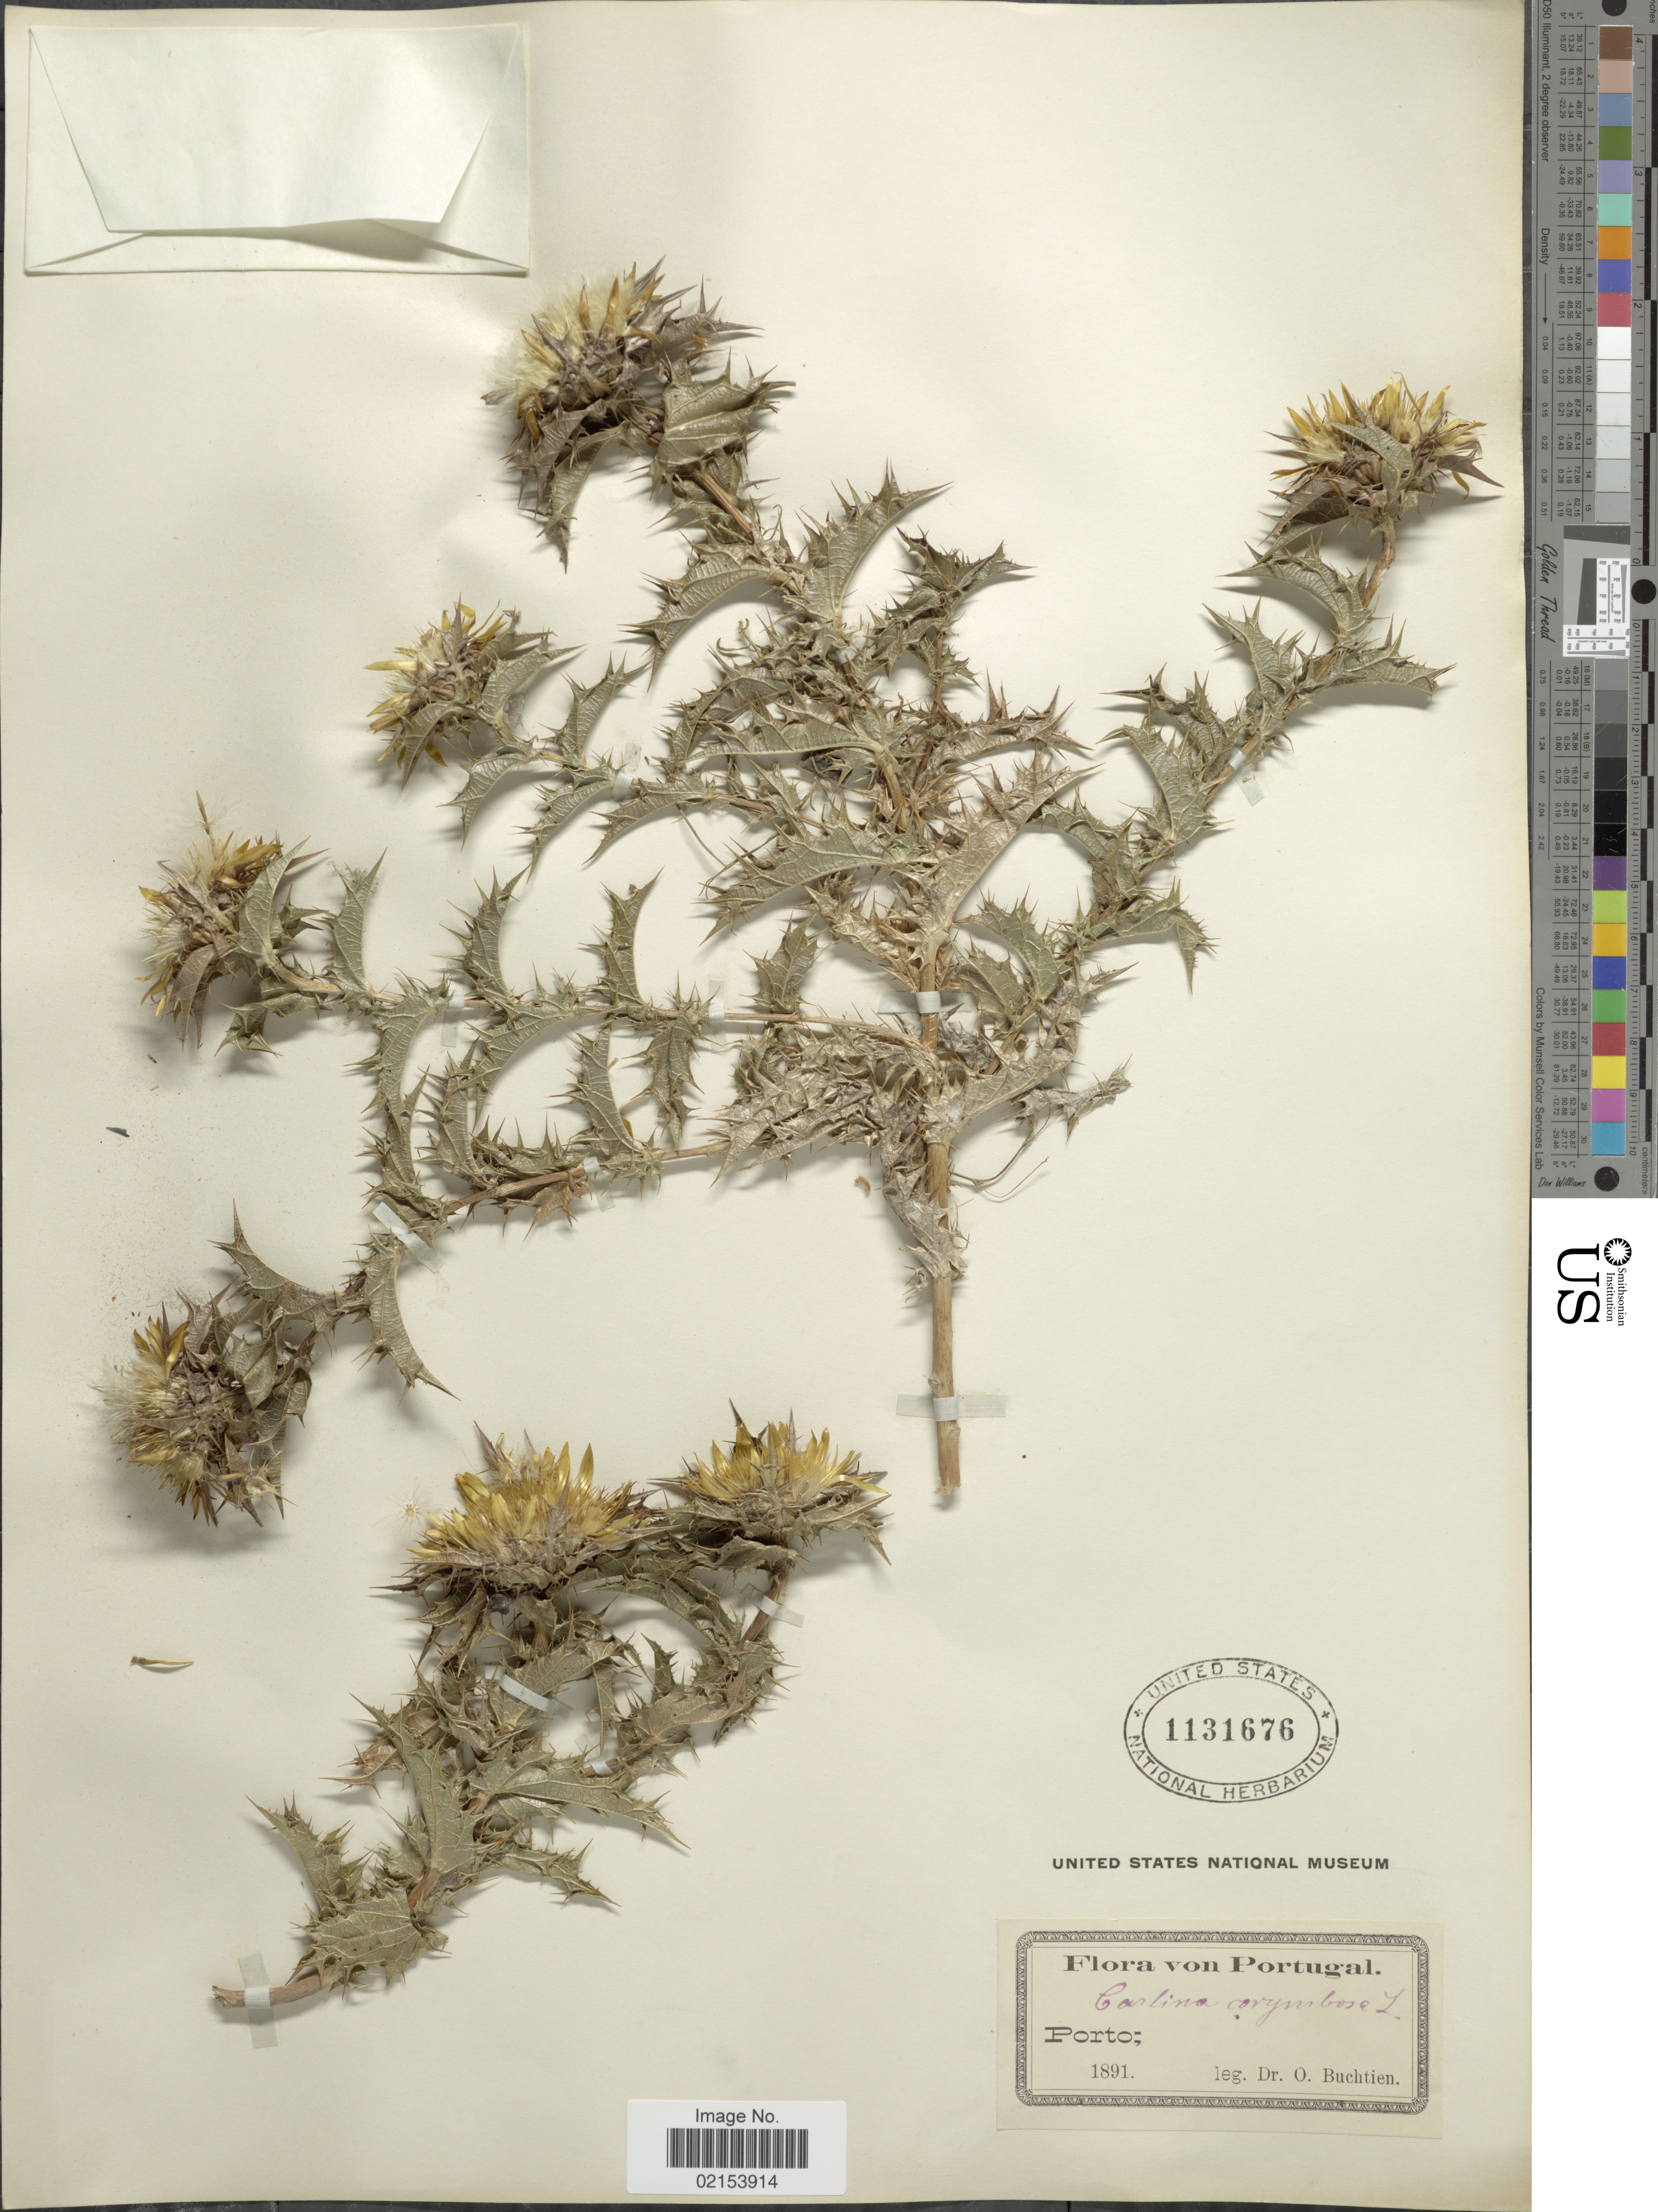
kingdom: Plantae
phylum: Tracheophyta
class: Magnoliopsida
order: Asterales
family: Asteraceae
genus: Carlina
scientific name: Carlina corymbosa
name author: L.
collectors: O. Buchtien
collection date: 1891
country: Portugal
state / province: Porto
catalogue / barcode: US 1131676